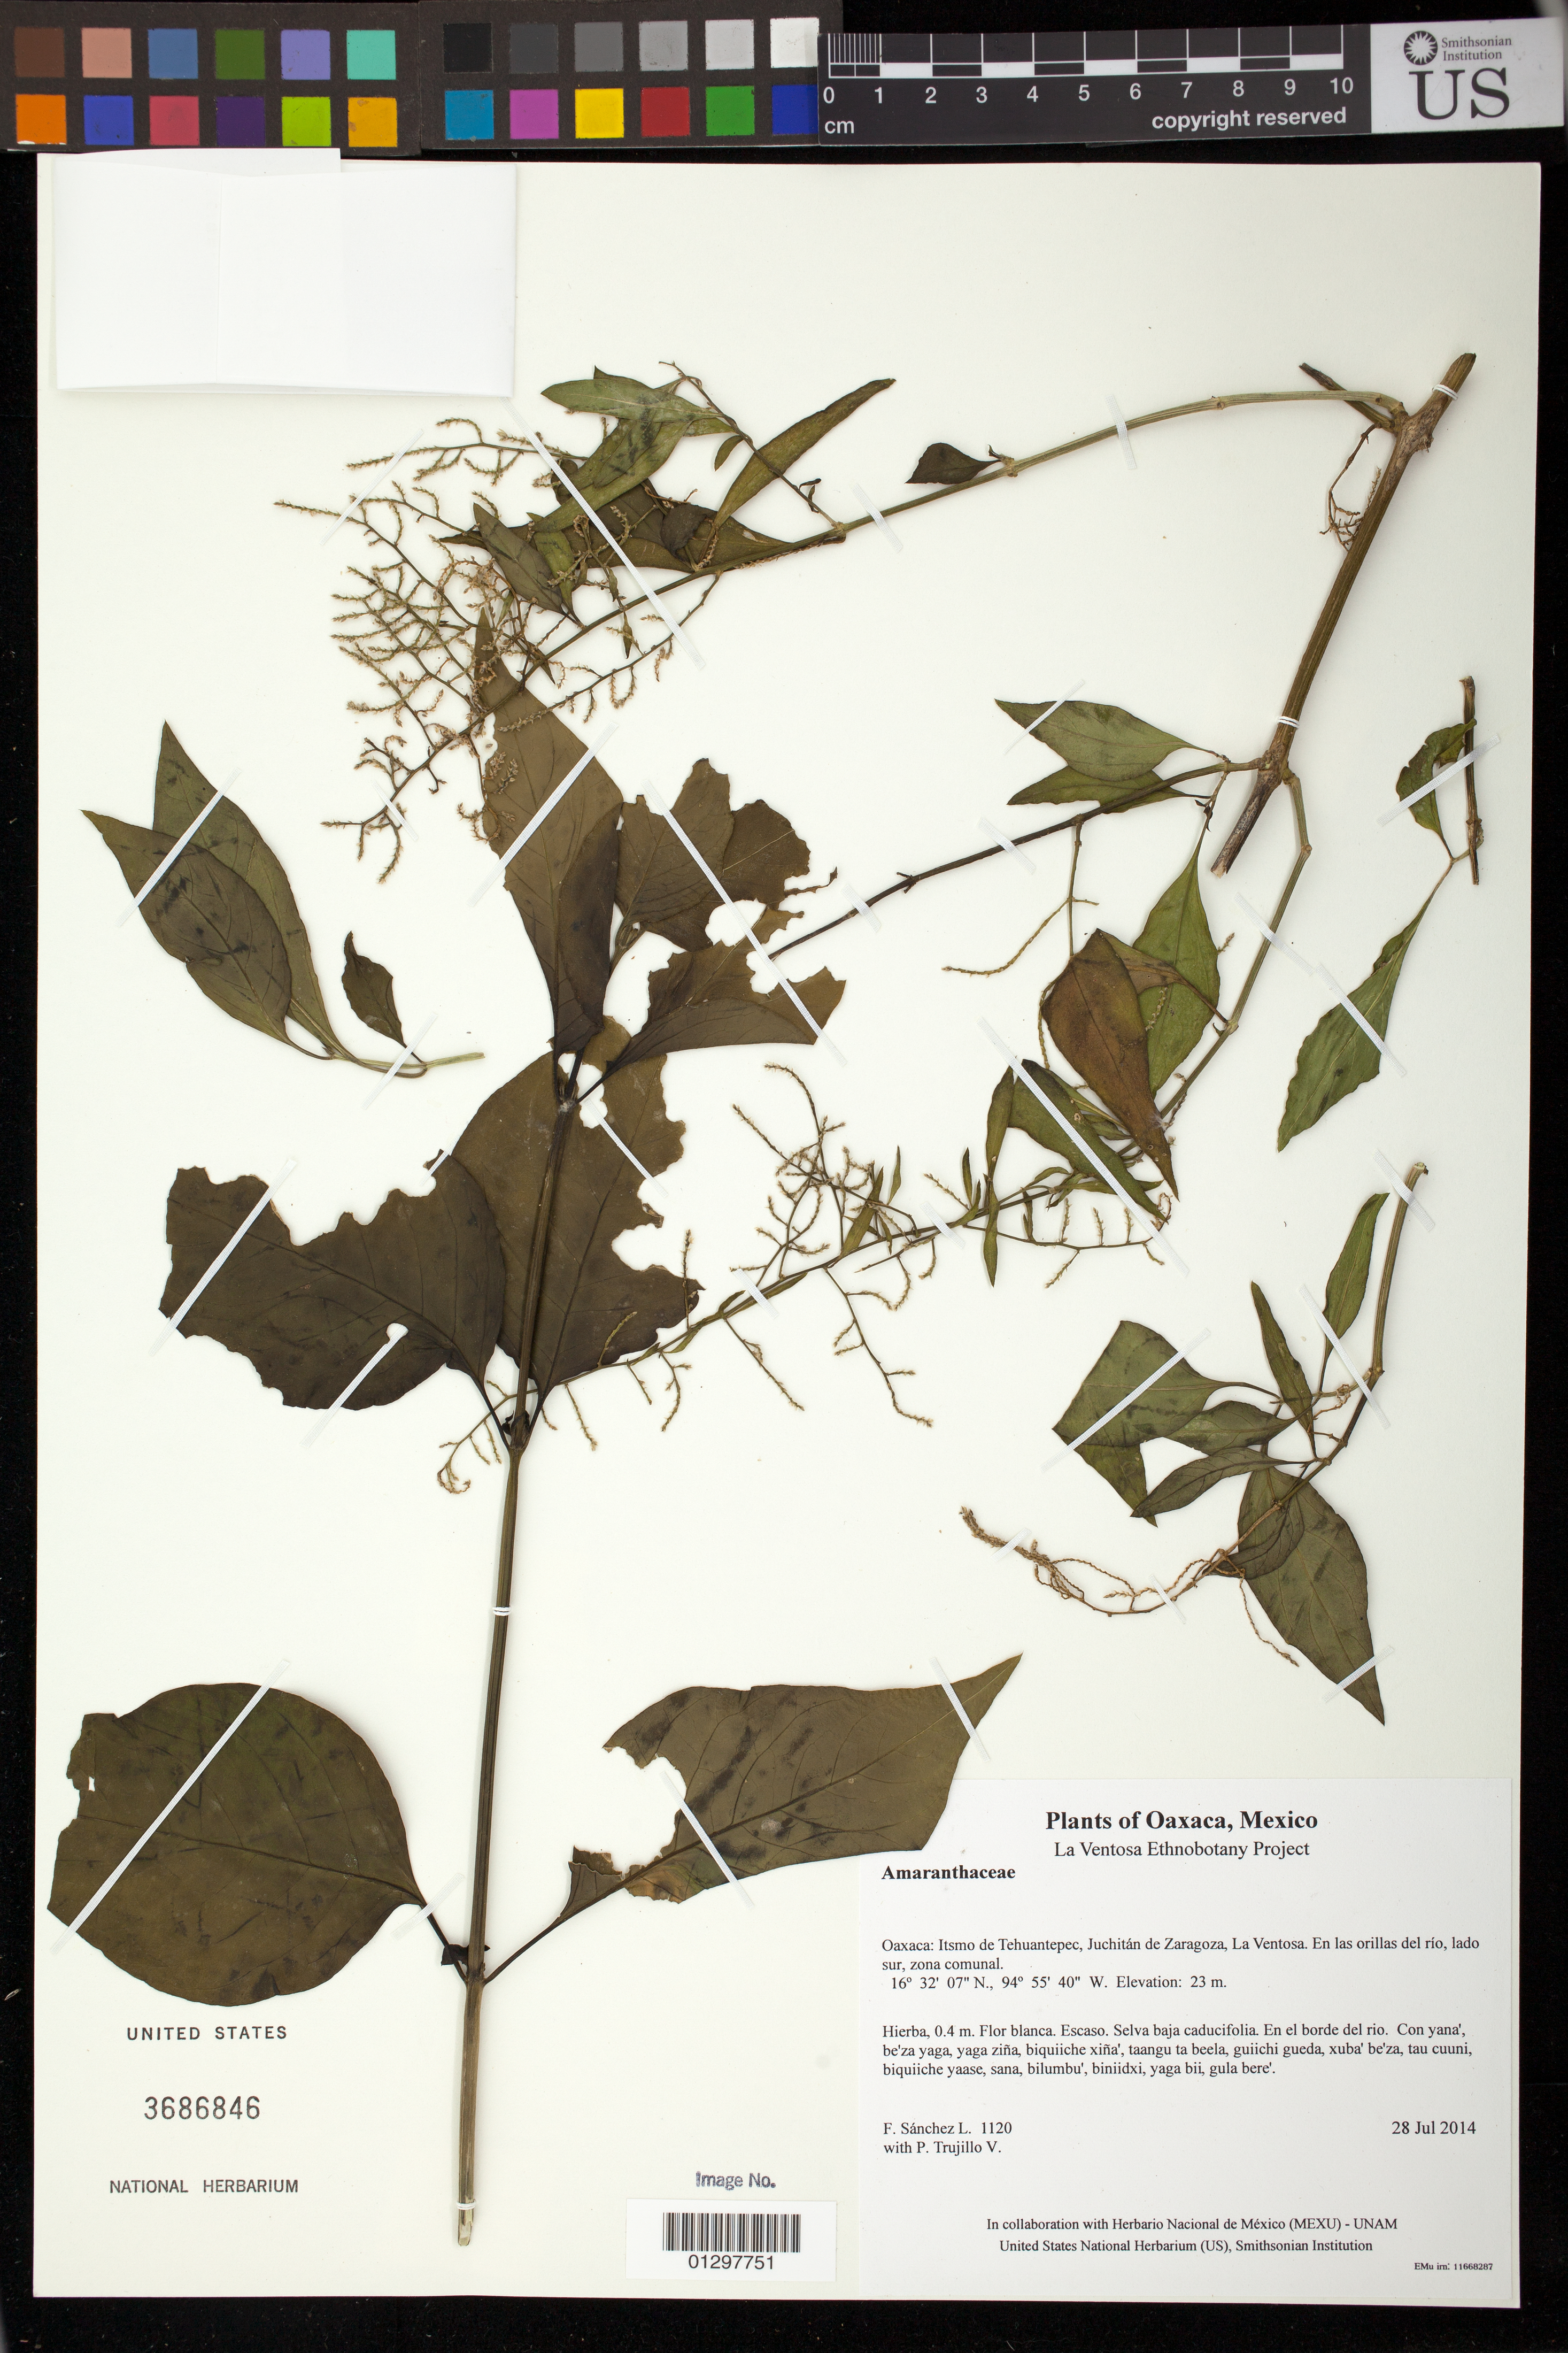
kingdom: Plantae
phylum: Tracheophyta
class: Magnoliopsida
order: Caryophyllales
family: Amaranthaceae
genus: Iresine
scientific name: Iresine angustifolia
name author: Euphrasén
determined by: Zumaya Flores, Silvia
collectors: F. Sánchez L. & P. Trujillo V.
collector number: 1120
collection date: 2014-07-28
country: Mexico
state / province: Oaxaca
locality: Itsmo de Tehuantepec, Juchitán de Zaragoza, La Ventosa. En las orillas del río, lado sur, zona comunal.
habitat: Selva baja caducifolia. En el borde del rio.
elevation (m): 23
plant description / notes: JEBOT, MEXU, SERO, US; Guixi bandaga. 0.4 m. Guie' naquichi'. Huaxie'.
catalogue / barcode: US 3686846